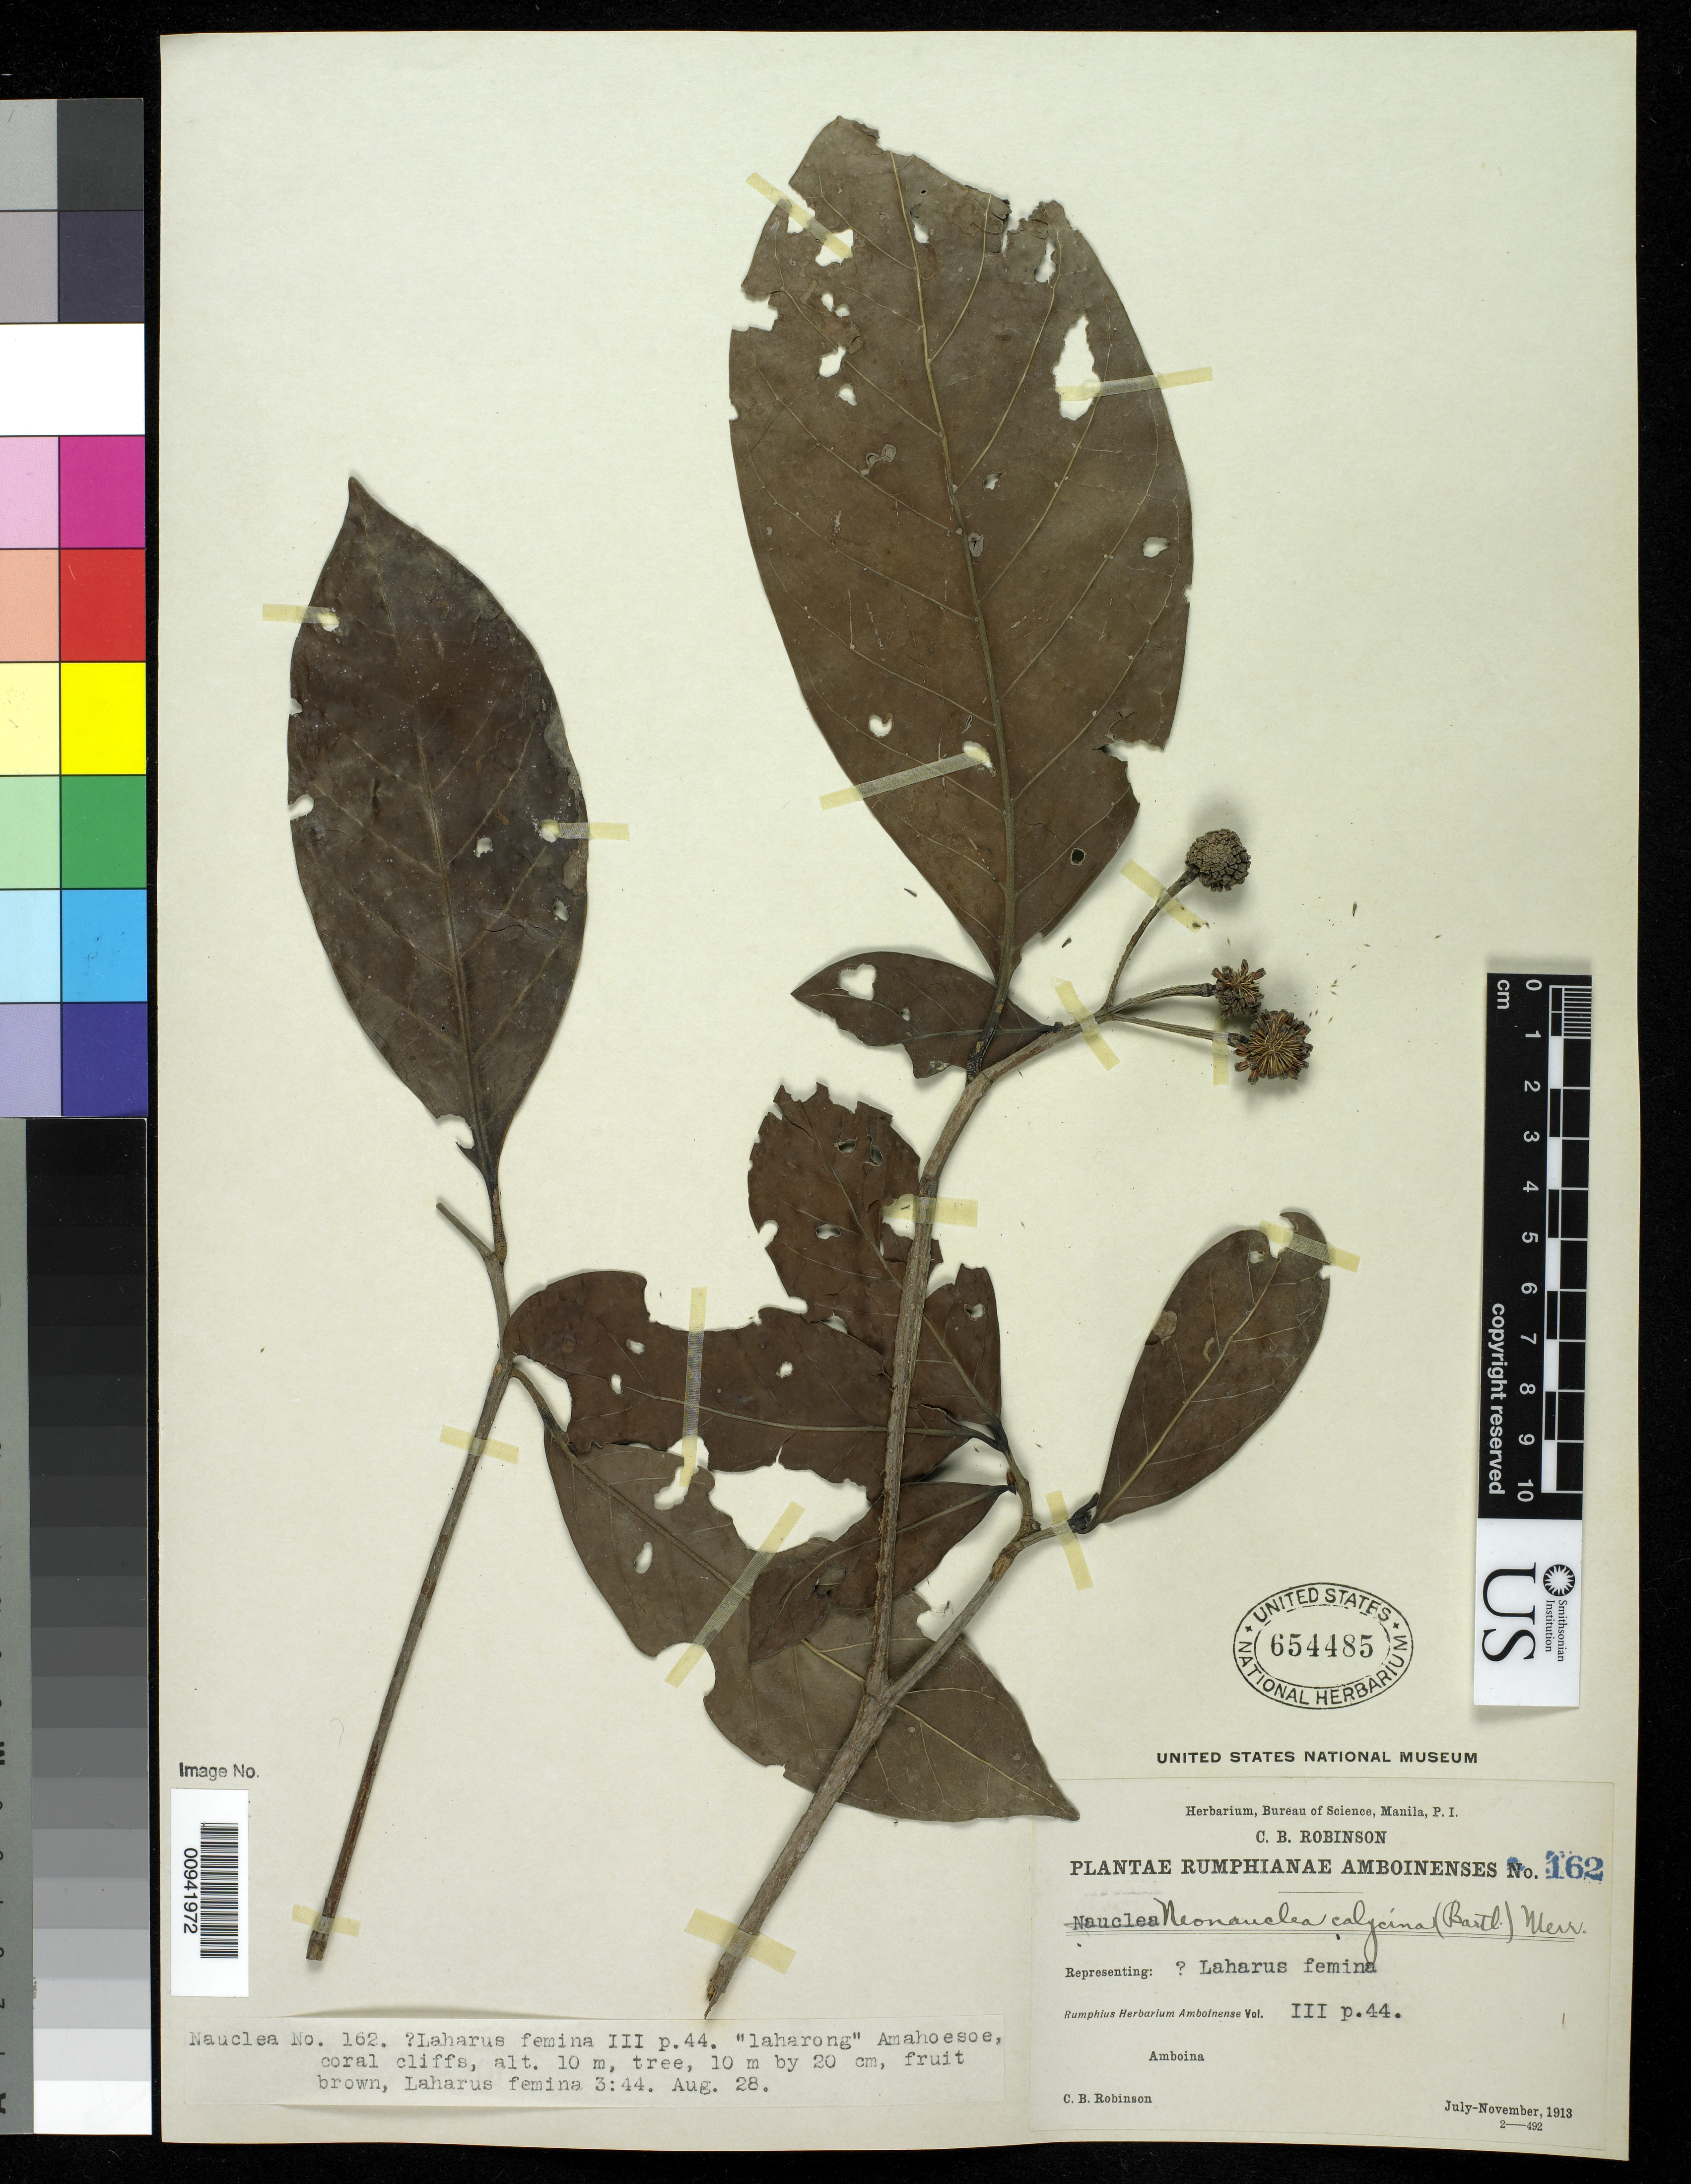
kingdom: Plantae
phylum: Tracheophyta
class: Magnoliopsida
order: Gentianales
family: Rubiaceae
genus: Neonauclea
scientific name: Neonauclea calycina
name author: (Bartl. ex DC.) Merr.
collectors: C. Robinson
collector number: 162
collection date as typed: Jul 1913 to Nov 1913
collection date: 1913-07/1913-11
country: Indonesia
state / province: Maluku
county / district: Maluku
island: Ambon I.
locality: coal cliffs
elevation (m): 10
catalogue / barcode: US 654485